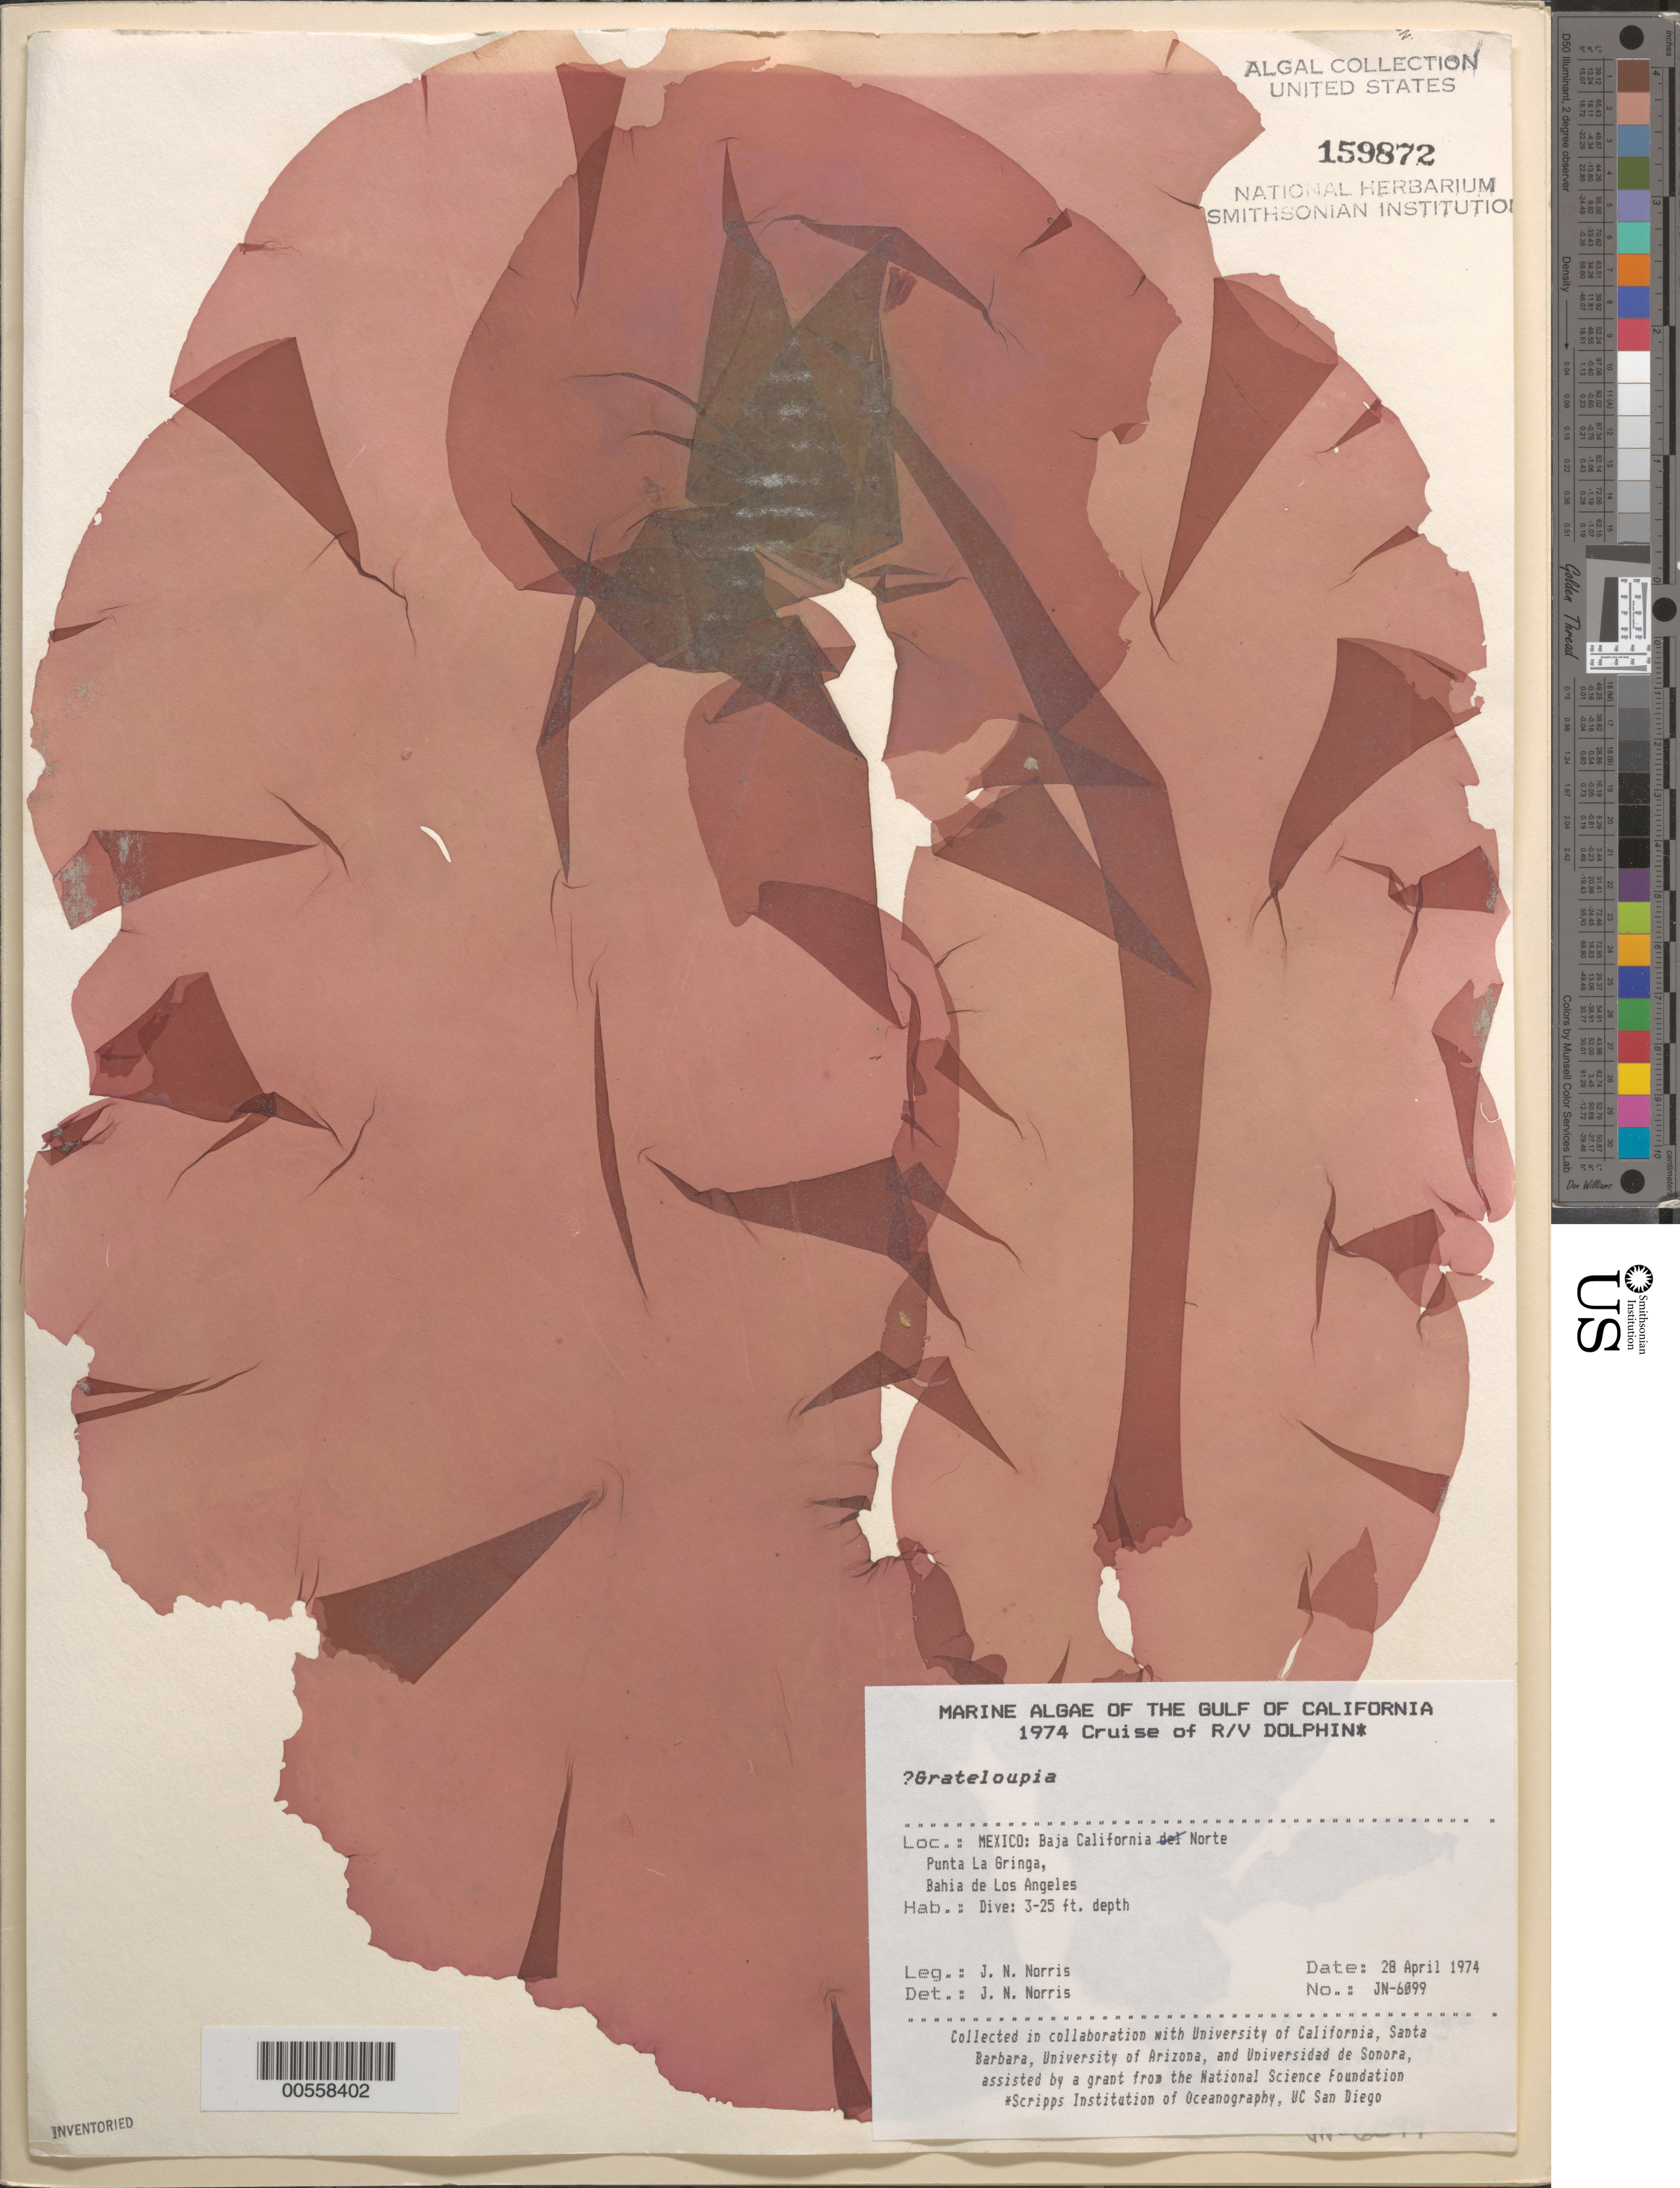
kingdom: Plantae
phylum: Rhodophyta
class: Florideophyceae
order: Halymeniales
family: Halymeniaceae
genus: Grateloupia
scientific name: Grateloupia sp.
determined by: Norris, James N.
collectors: J. N. Norris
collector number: JN-6099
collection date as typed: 28 Apr 1974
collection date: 1974-04-28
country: Mexico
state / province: Baja California Norte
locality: Punta La Gringa, Bahia de Los Angeles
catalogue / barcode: US 159872